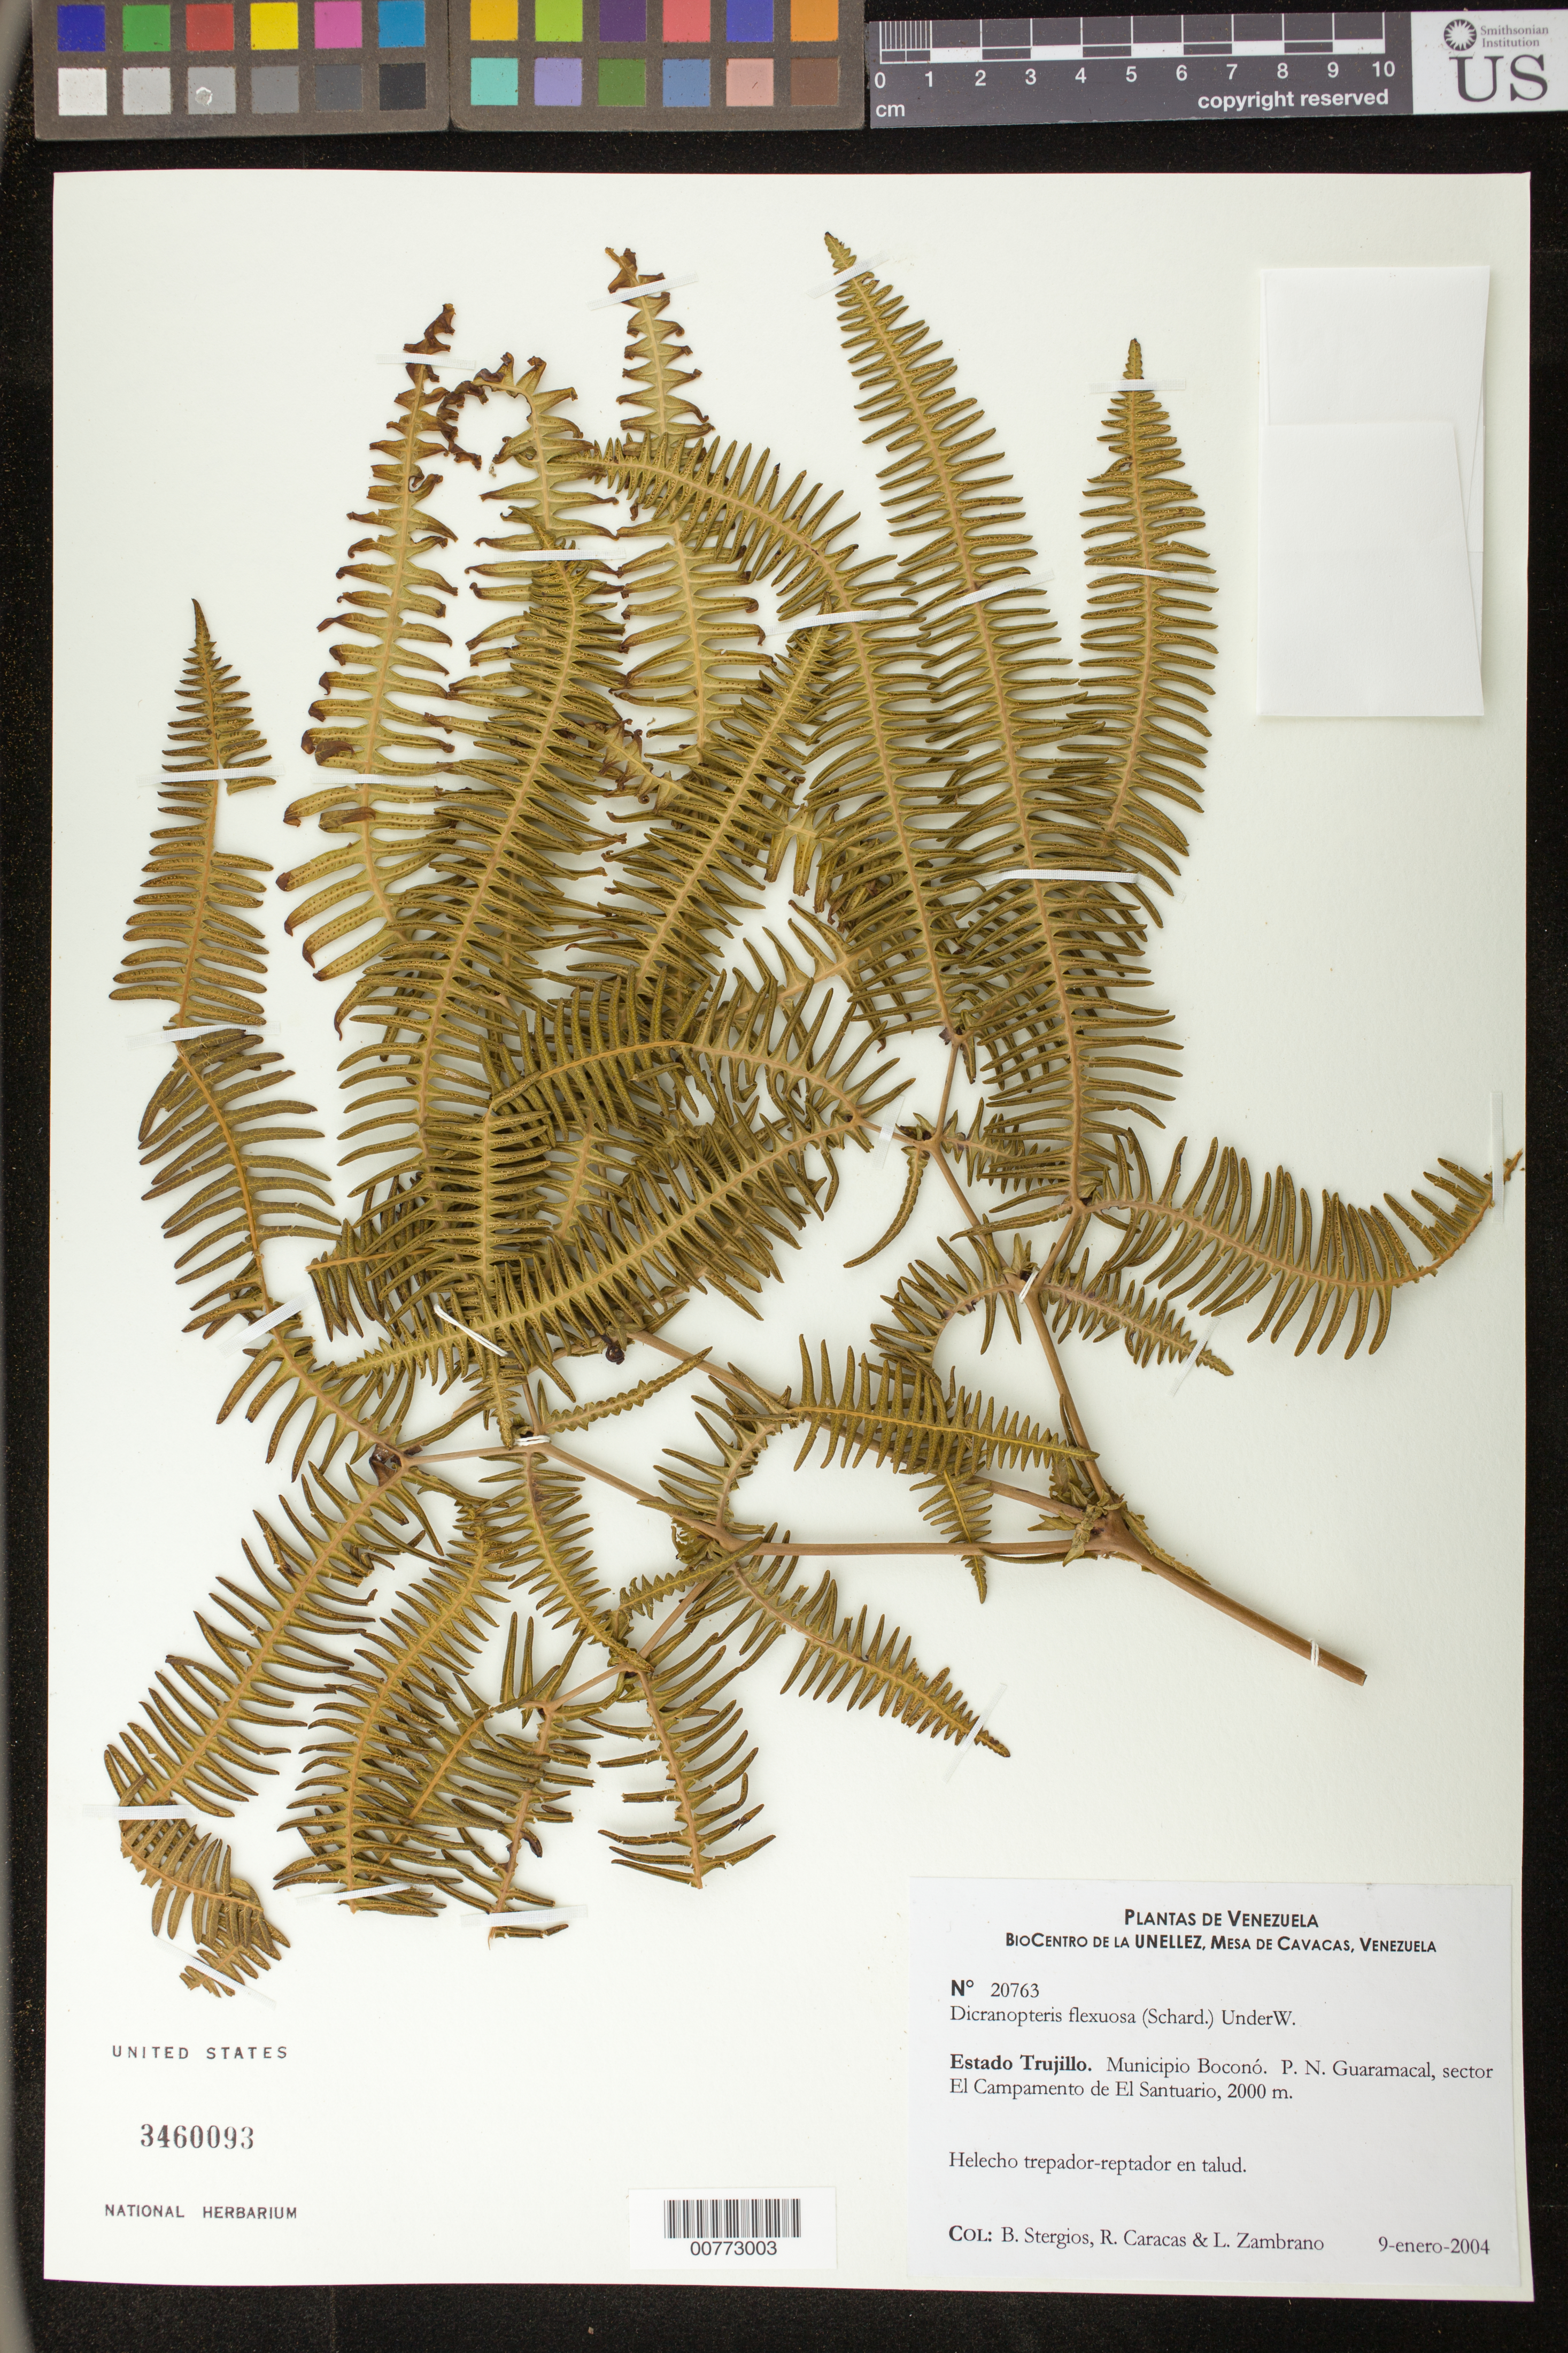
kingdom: Plantae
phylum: Tracheophyta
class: Polypodiopsida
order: Gleicheniales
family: Gleicheniaceae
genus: Dicranopteris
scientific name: Dicranopteris flexuosa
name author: (Schrad.) Underw.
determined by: Stergios, B. G.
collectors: B. G. Stergios, R. Caracas & L. Zambrano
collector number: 20763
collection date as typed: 09 Jan 2004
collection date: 2004-01-09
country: Venezuela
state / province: Trujillo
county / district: Boconó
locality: Parque Nacional Guaramacal, sector El Campamento de El Santuario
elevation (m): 2000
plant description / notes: PORT, UC, US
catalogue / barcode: US 3460093